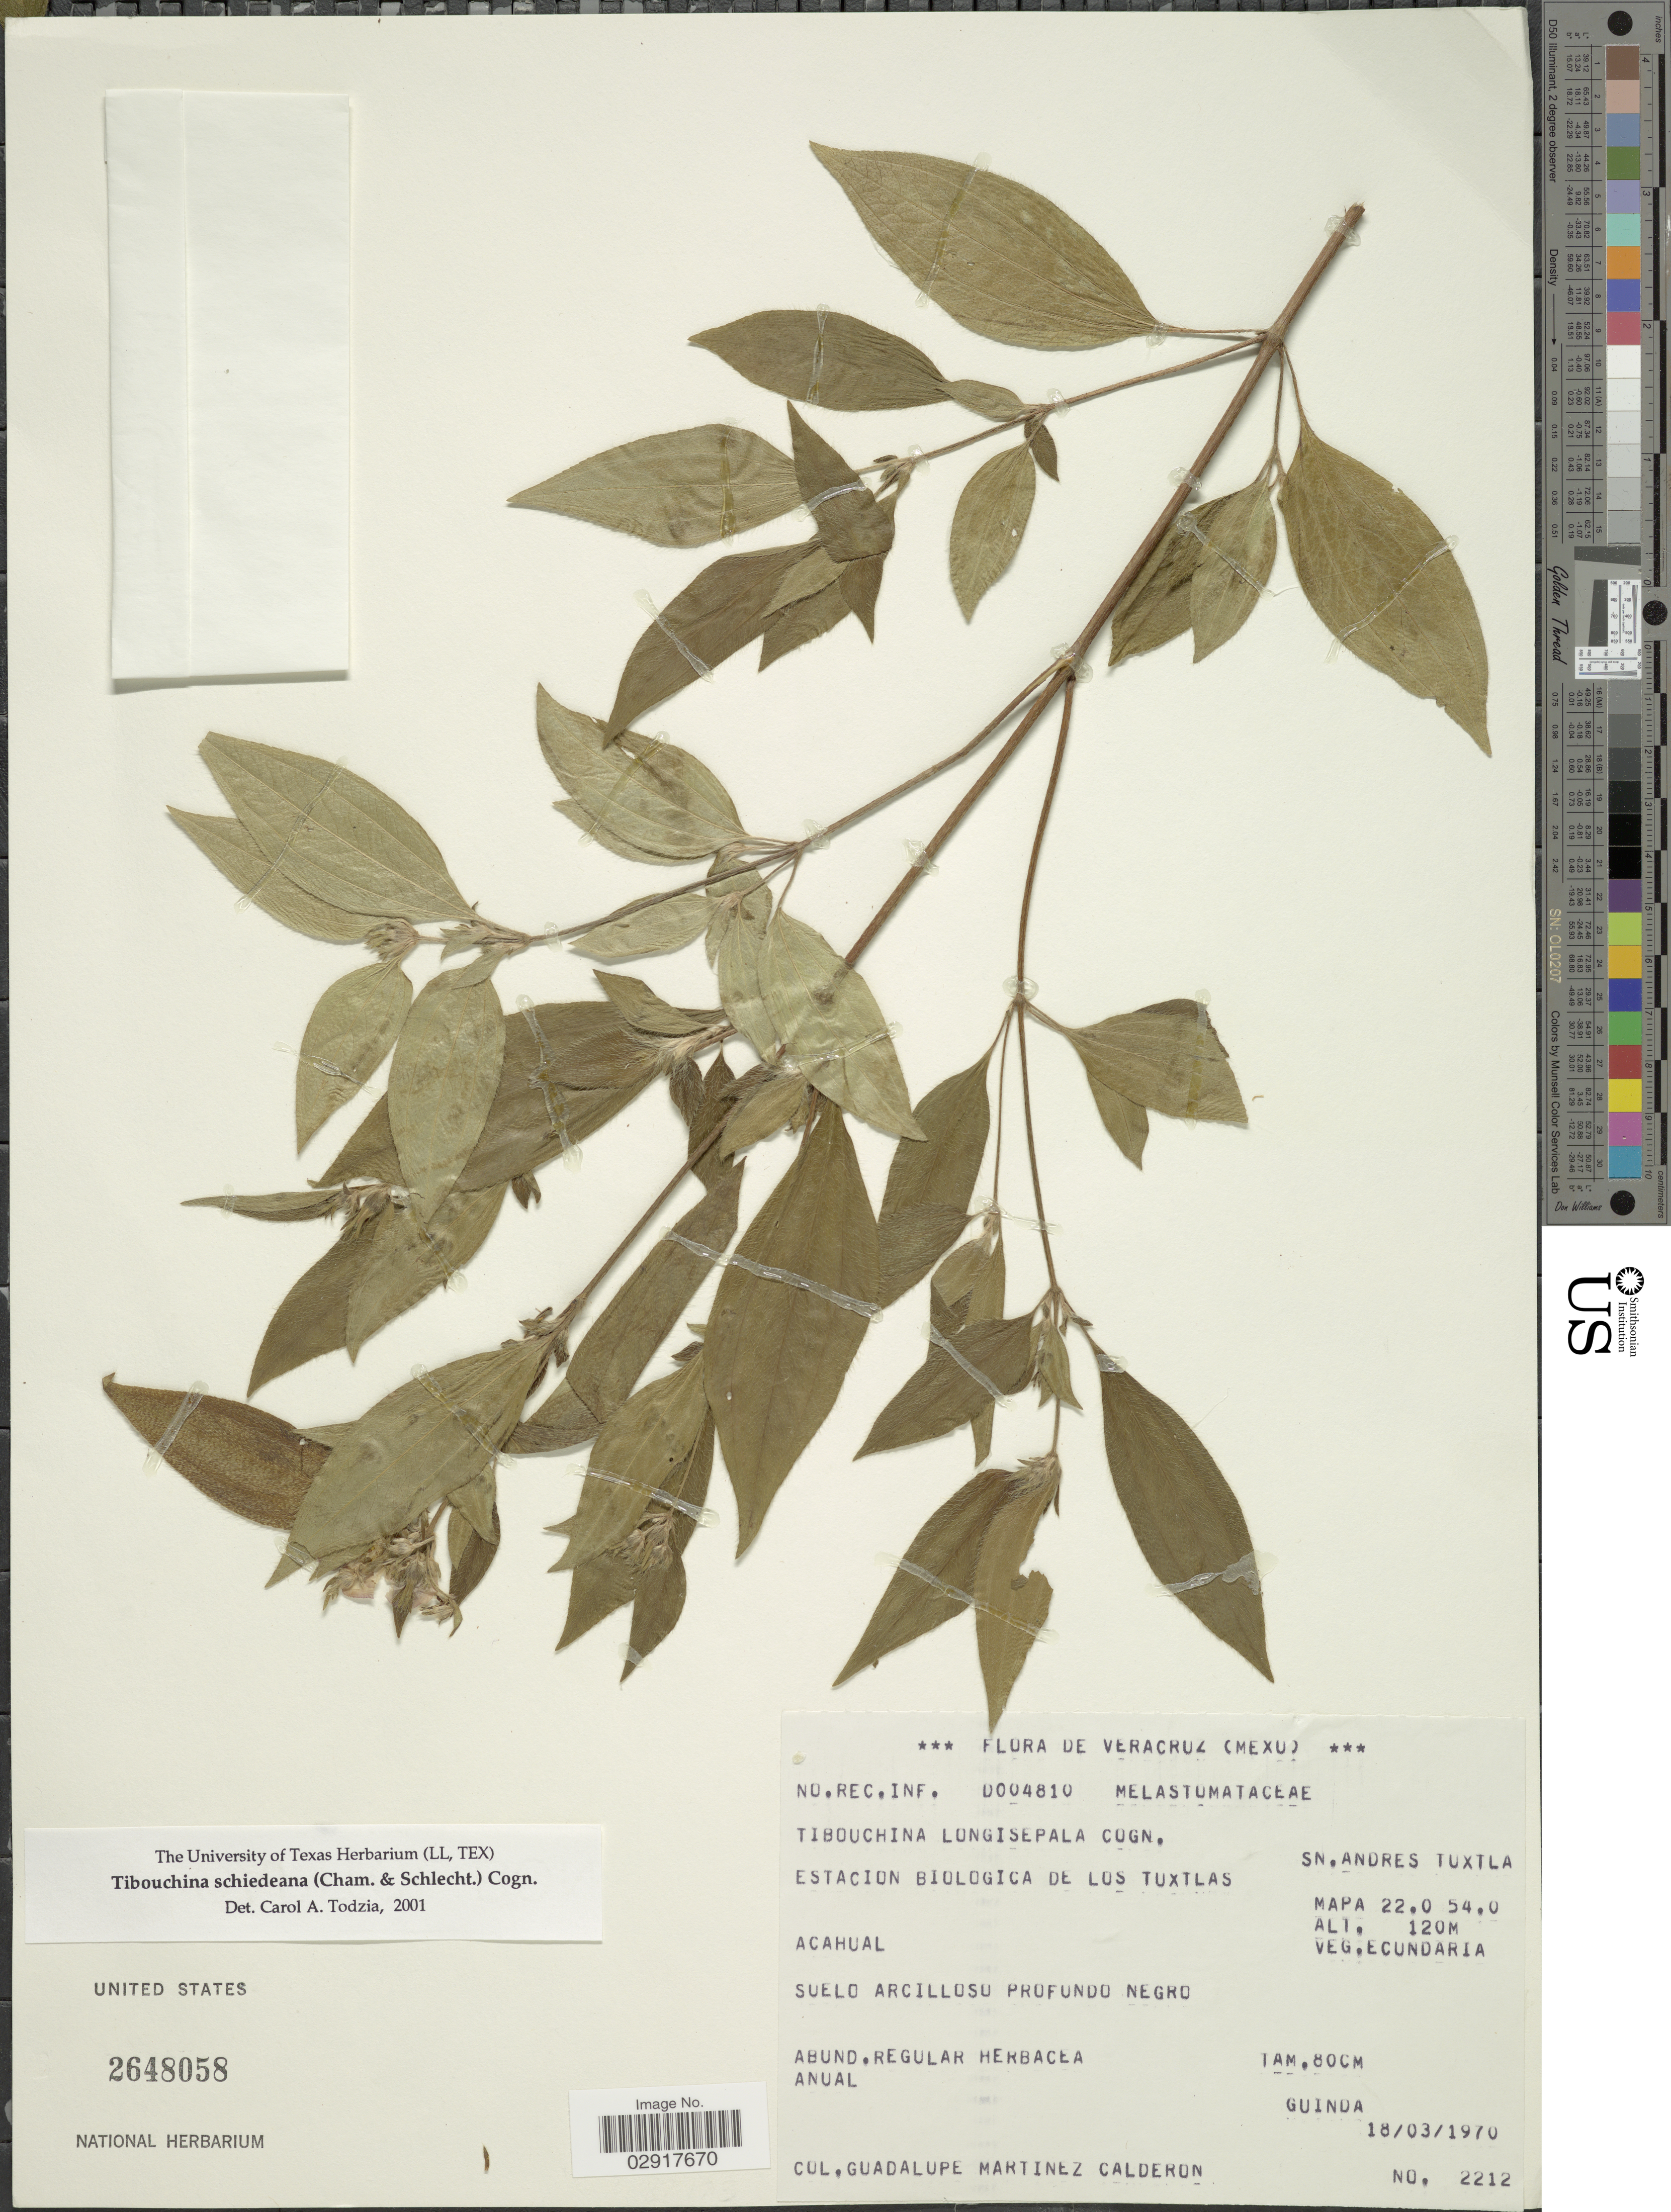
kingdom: Plantae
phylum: Tracheophyta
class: Magnoliopsida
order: Myrtales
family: Melastomataceae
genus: Chaetogastra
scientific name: Chaetogastra schiedeana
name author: (Schltdl. & Cham.) Walp.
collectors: G. Martinez-C.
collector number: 2212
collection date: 1970-03-18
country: Mexico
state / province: Veracruz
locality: Veracruz. SN. Andres Tuxtla. Mapa 22.0 54.0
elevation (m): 120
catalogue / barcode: US 2648058